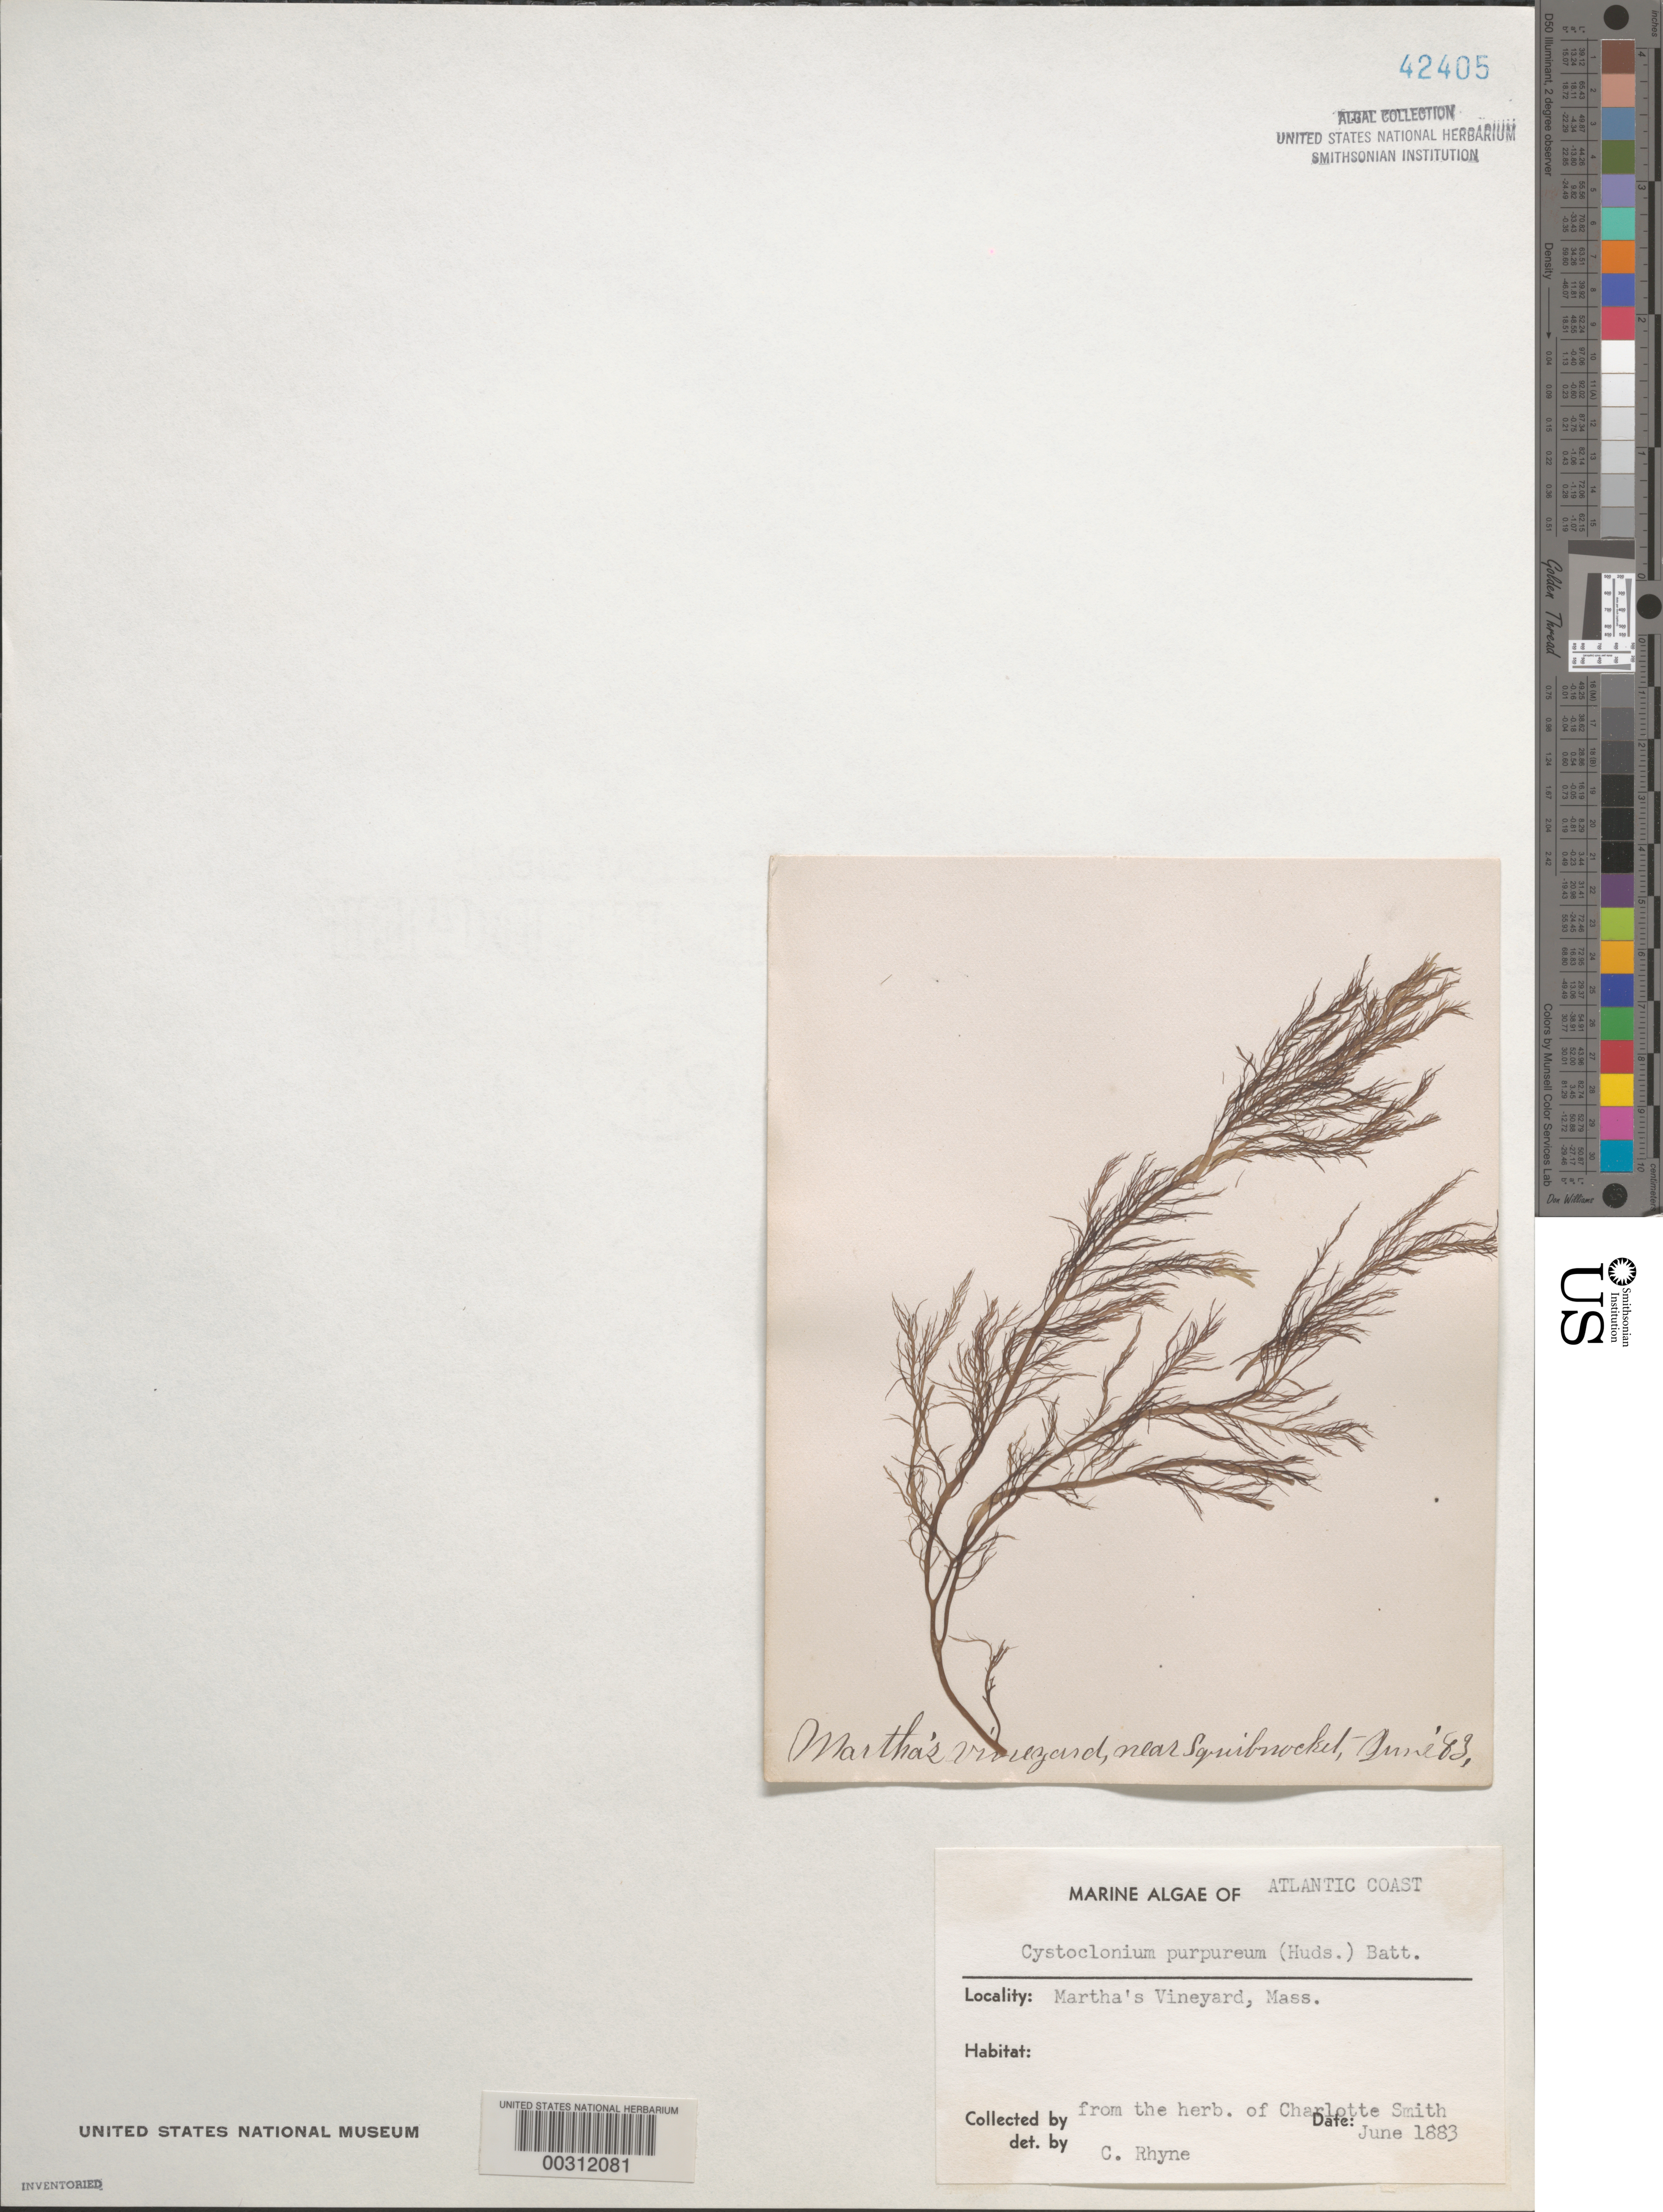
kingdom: Plantae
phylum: Rhodophyta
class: Florideophyceae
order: Gigartinales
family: Cystocloniaceae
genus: Cystoclonium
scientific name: Cystoclonium purpureum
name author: (Huds.) Batters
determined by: Rhyne, C. F.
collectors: Charlotte Smith (herbarium)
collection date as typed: Jun 1883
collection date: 1883-06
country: United States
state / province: Massachusetts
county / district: Dukes County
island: Martha's Vineyard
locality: Near Squibnocket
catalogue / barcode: US 42405